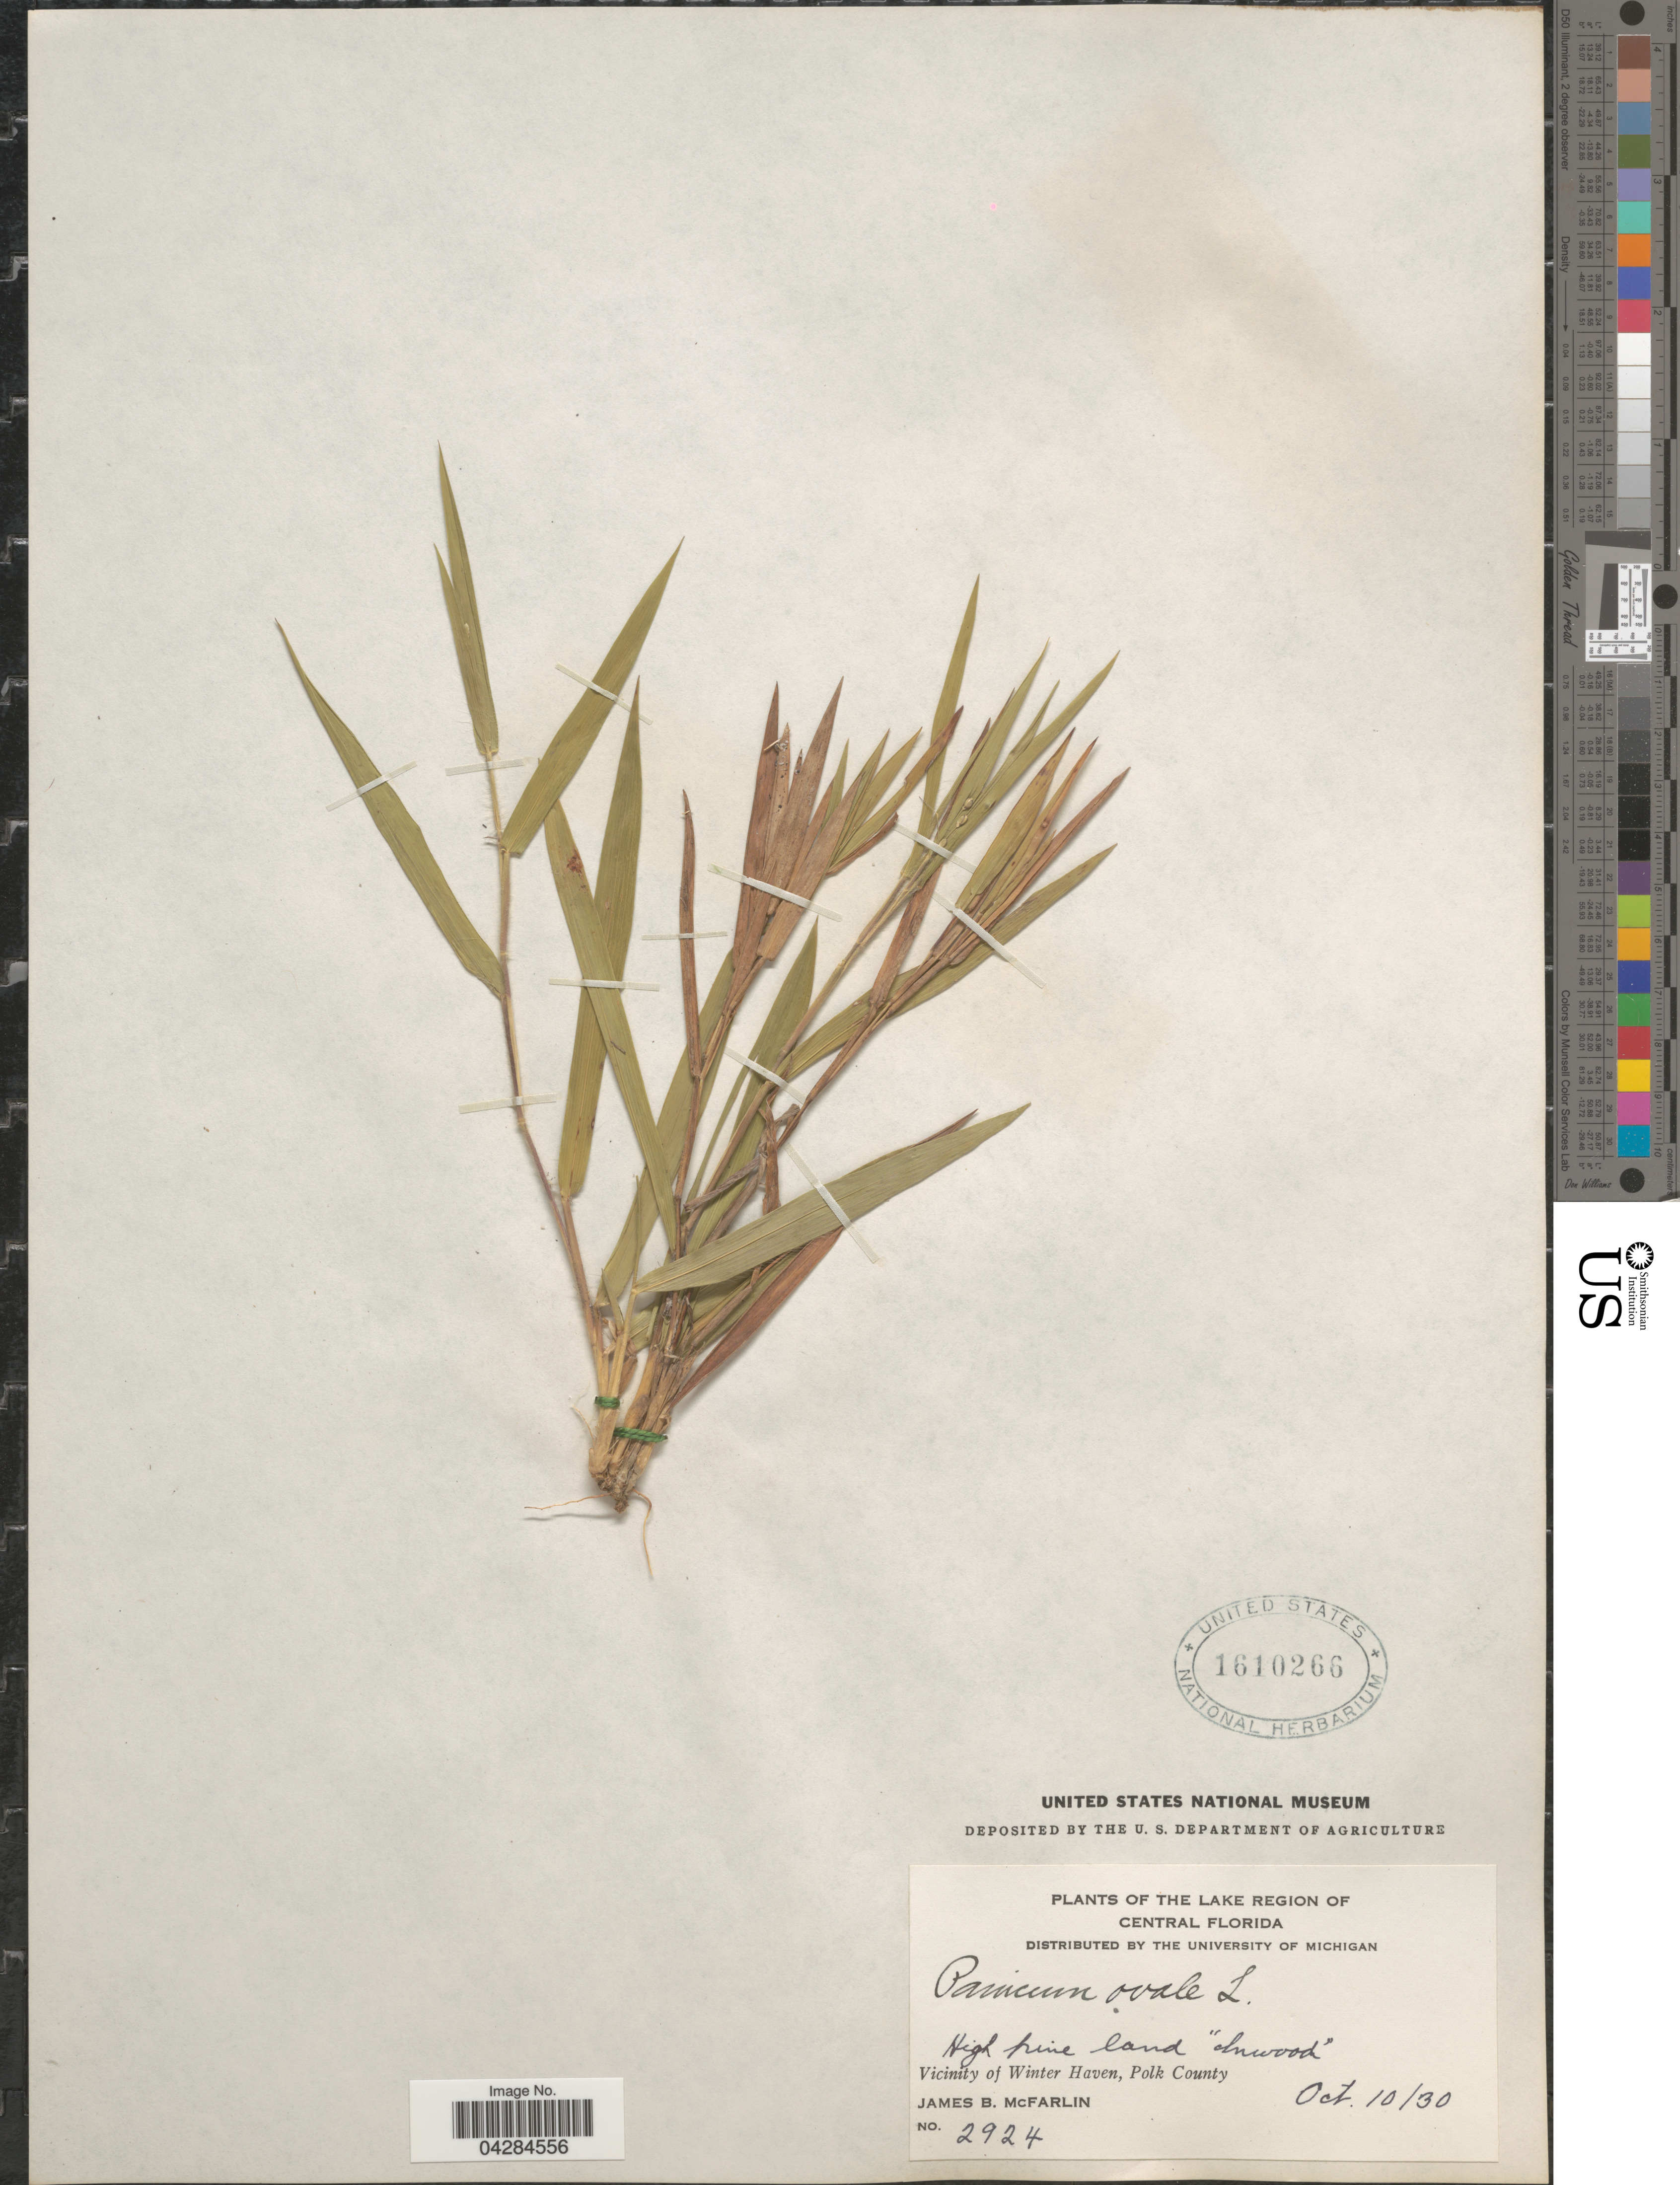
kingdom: Plantae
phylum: Tracheophyta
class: Liliopsida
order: Poales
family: Poaceae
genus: Dichanthelium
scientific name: Dichanthelium ovale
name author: (Elliott) Gould & C.A. Clark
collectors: J. McFarlin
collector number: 2924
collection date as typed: Transcribed d/m/y: 10/10/30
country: United States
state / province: Florida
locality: The Lake Region of Central Florida. Vicinity of Winter Haven, Polk County.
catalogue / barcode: US 1610266